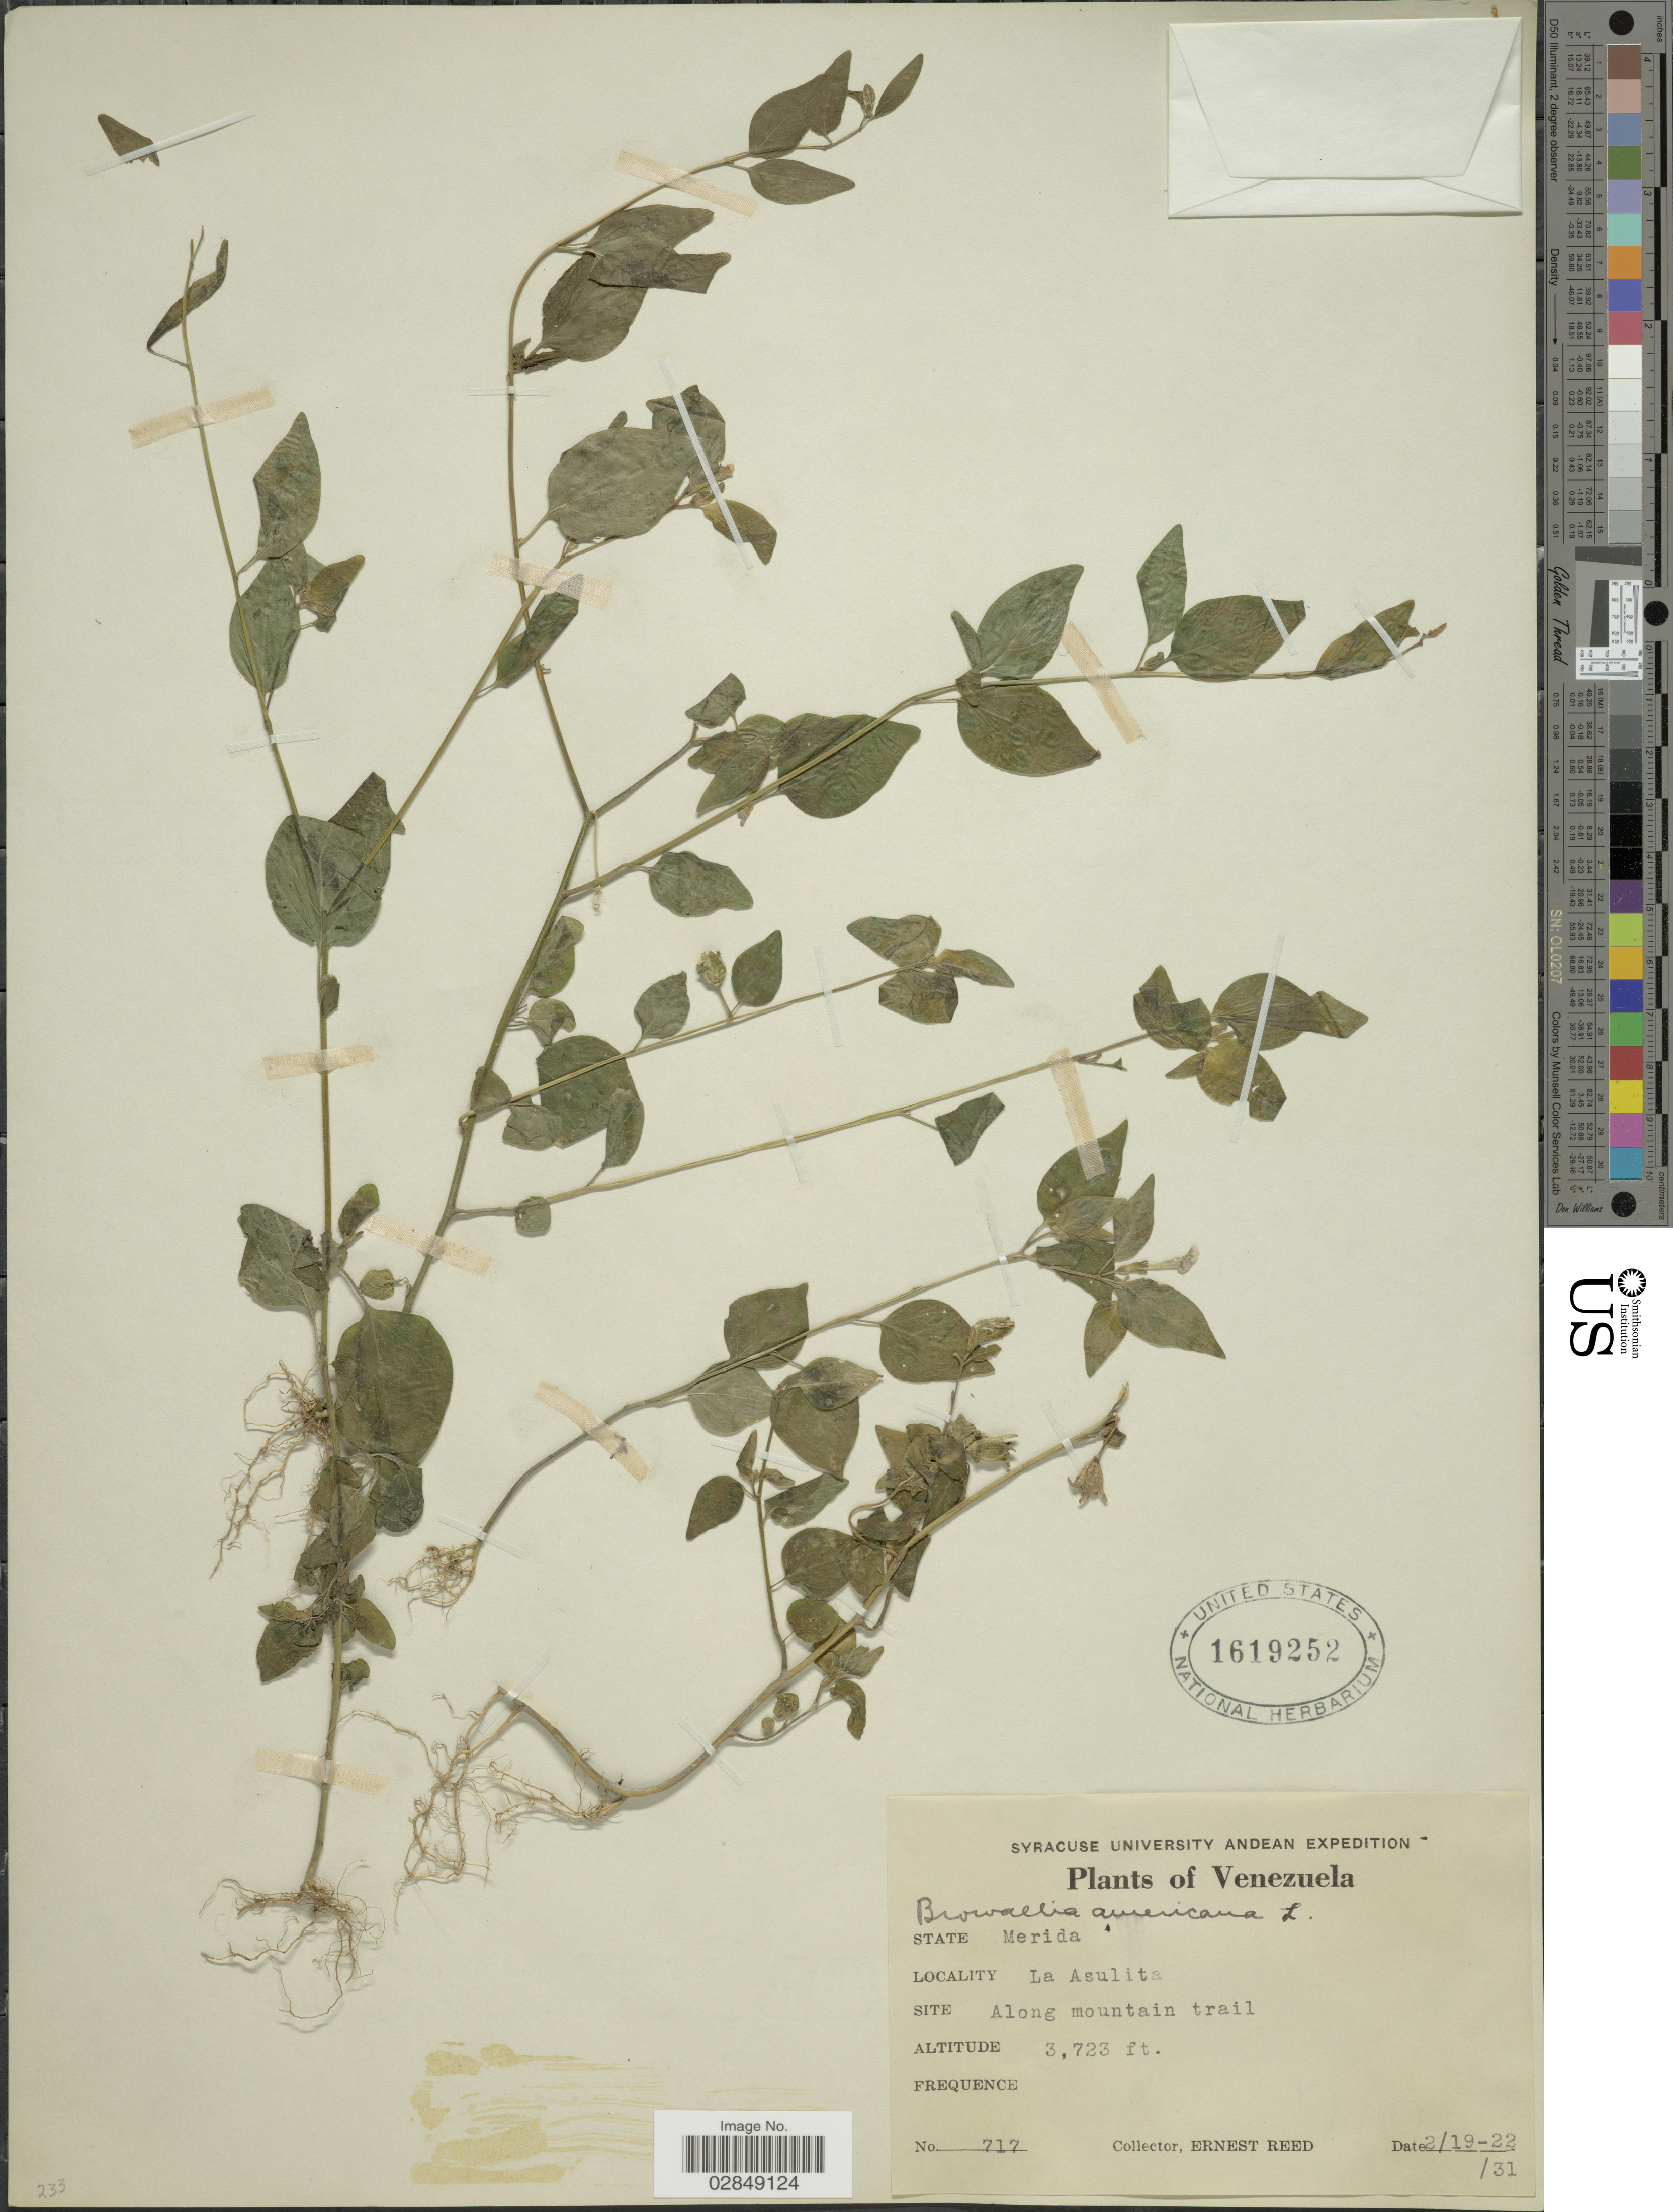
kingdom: Plantae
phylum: Tracheophyta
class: Magnoliopsida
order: Solanales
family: Solanaceae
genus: Browallia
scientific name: Browallia americana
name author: L.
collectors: E. Reed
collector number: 717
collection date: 1922-02/1931-02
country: Venezuela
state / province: Mérida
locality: La Asulita. Along mountain trail.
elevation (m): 1135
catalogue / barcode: US 1619252